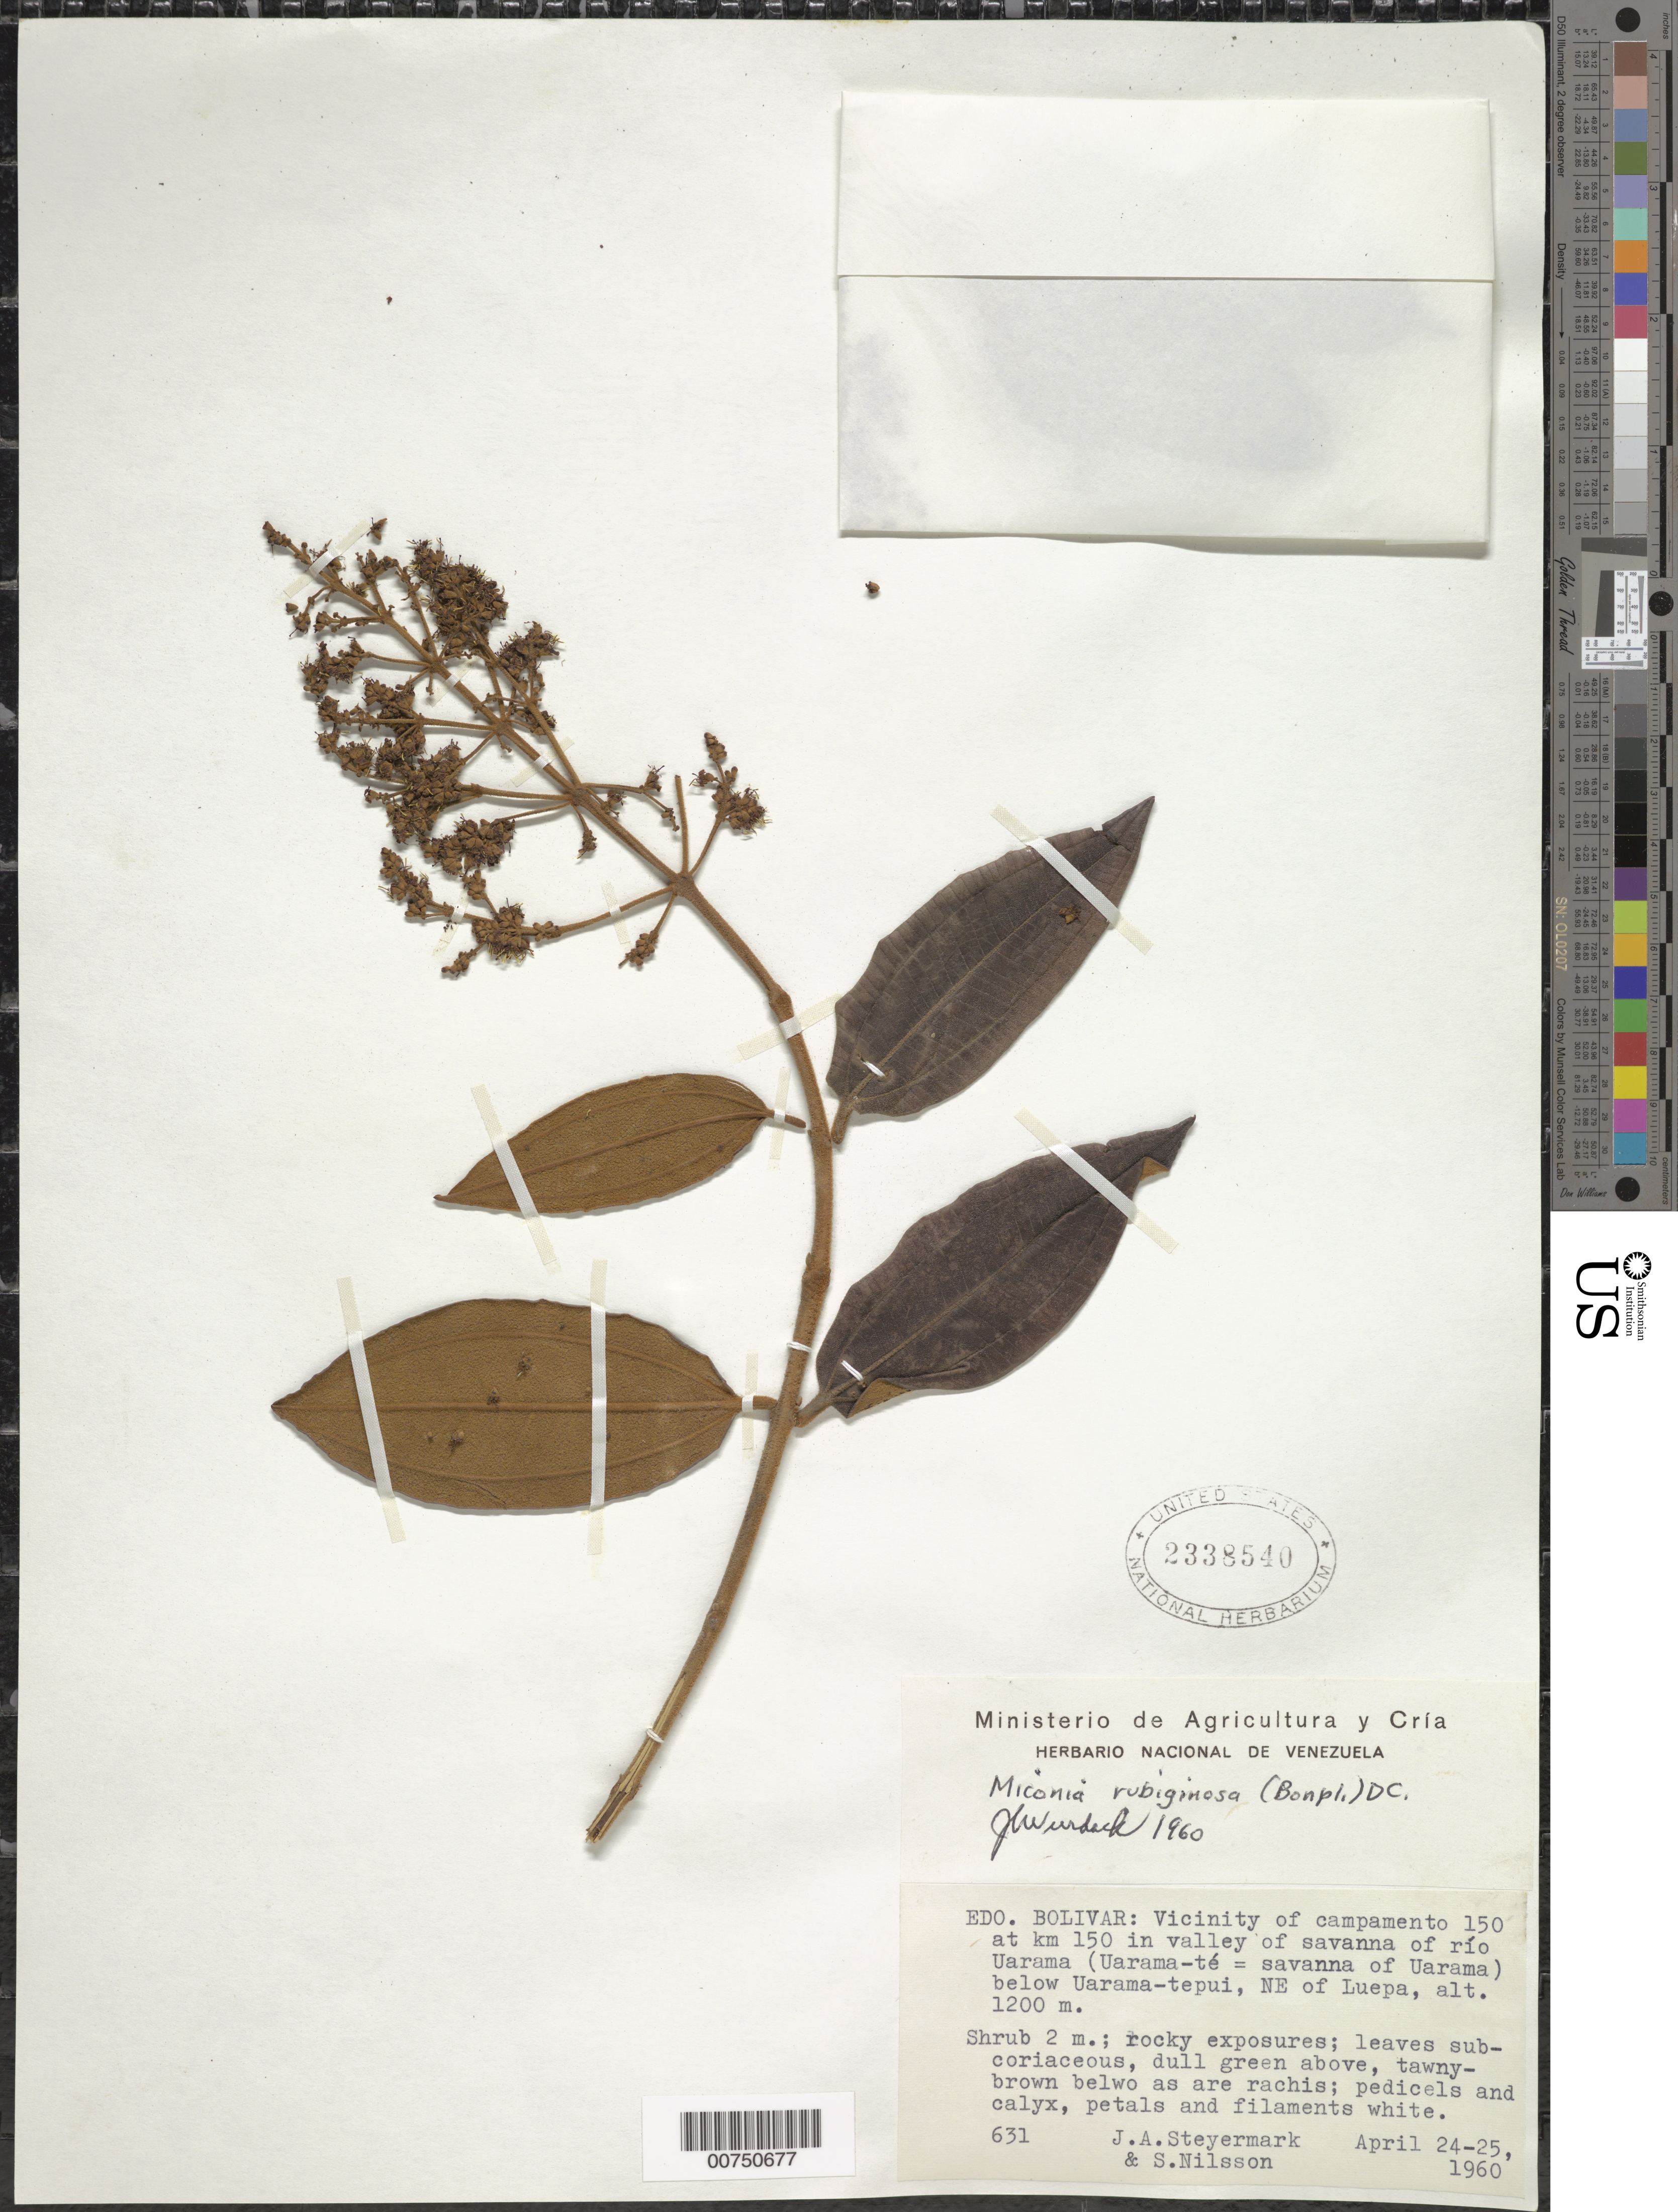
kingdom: Plantae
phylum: Tracheophyta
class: Magnoliopsida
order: Myrtales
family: Melastomataceae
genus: Miconia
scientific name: Miconia rubiginosa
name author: (Bonpl.) DC.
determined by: Wurdack, John J., (US), US (UNITED STATES)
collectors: J. Steyermark & S. Nilsson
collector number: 60 631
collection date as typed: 24-Apr-60 to 25-Apr-60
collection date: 1960-04-24/1960-04-25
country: Venezuela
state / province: Bolívar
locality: Río Uarama, below Uarama-tepuí, NE of Luepa, vic. of road campamento 150 at km 150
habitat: Rocky exposures, valley of savanna of rio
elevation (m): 1200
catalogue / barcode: US 2338540